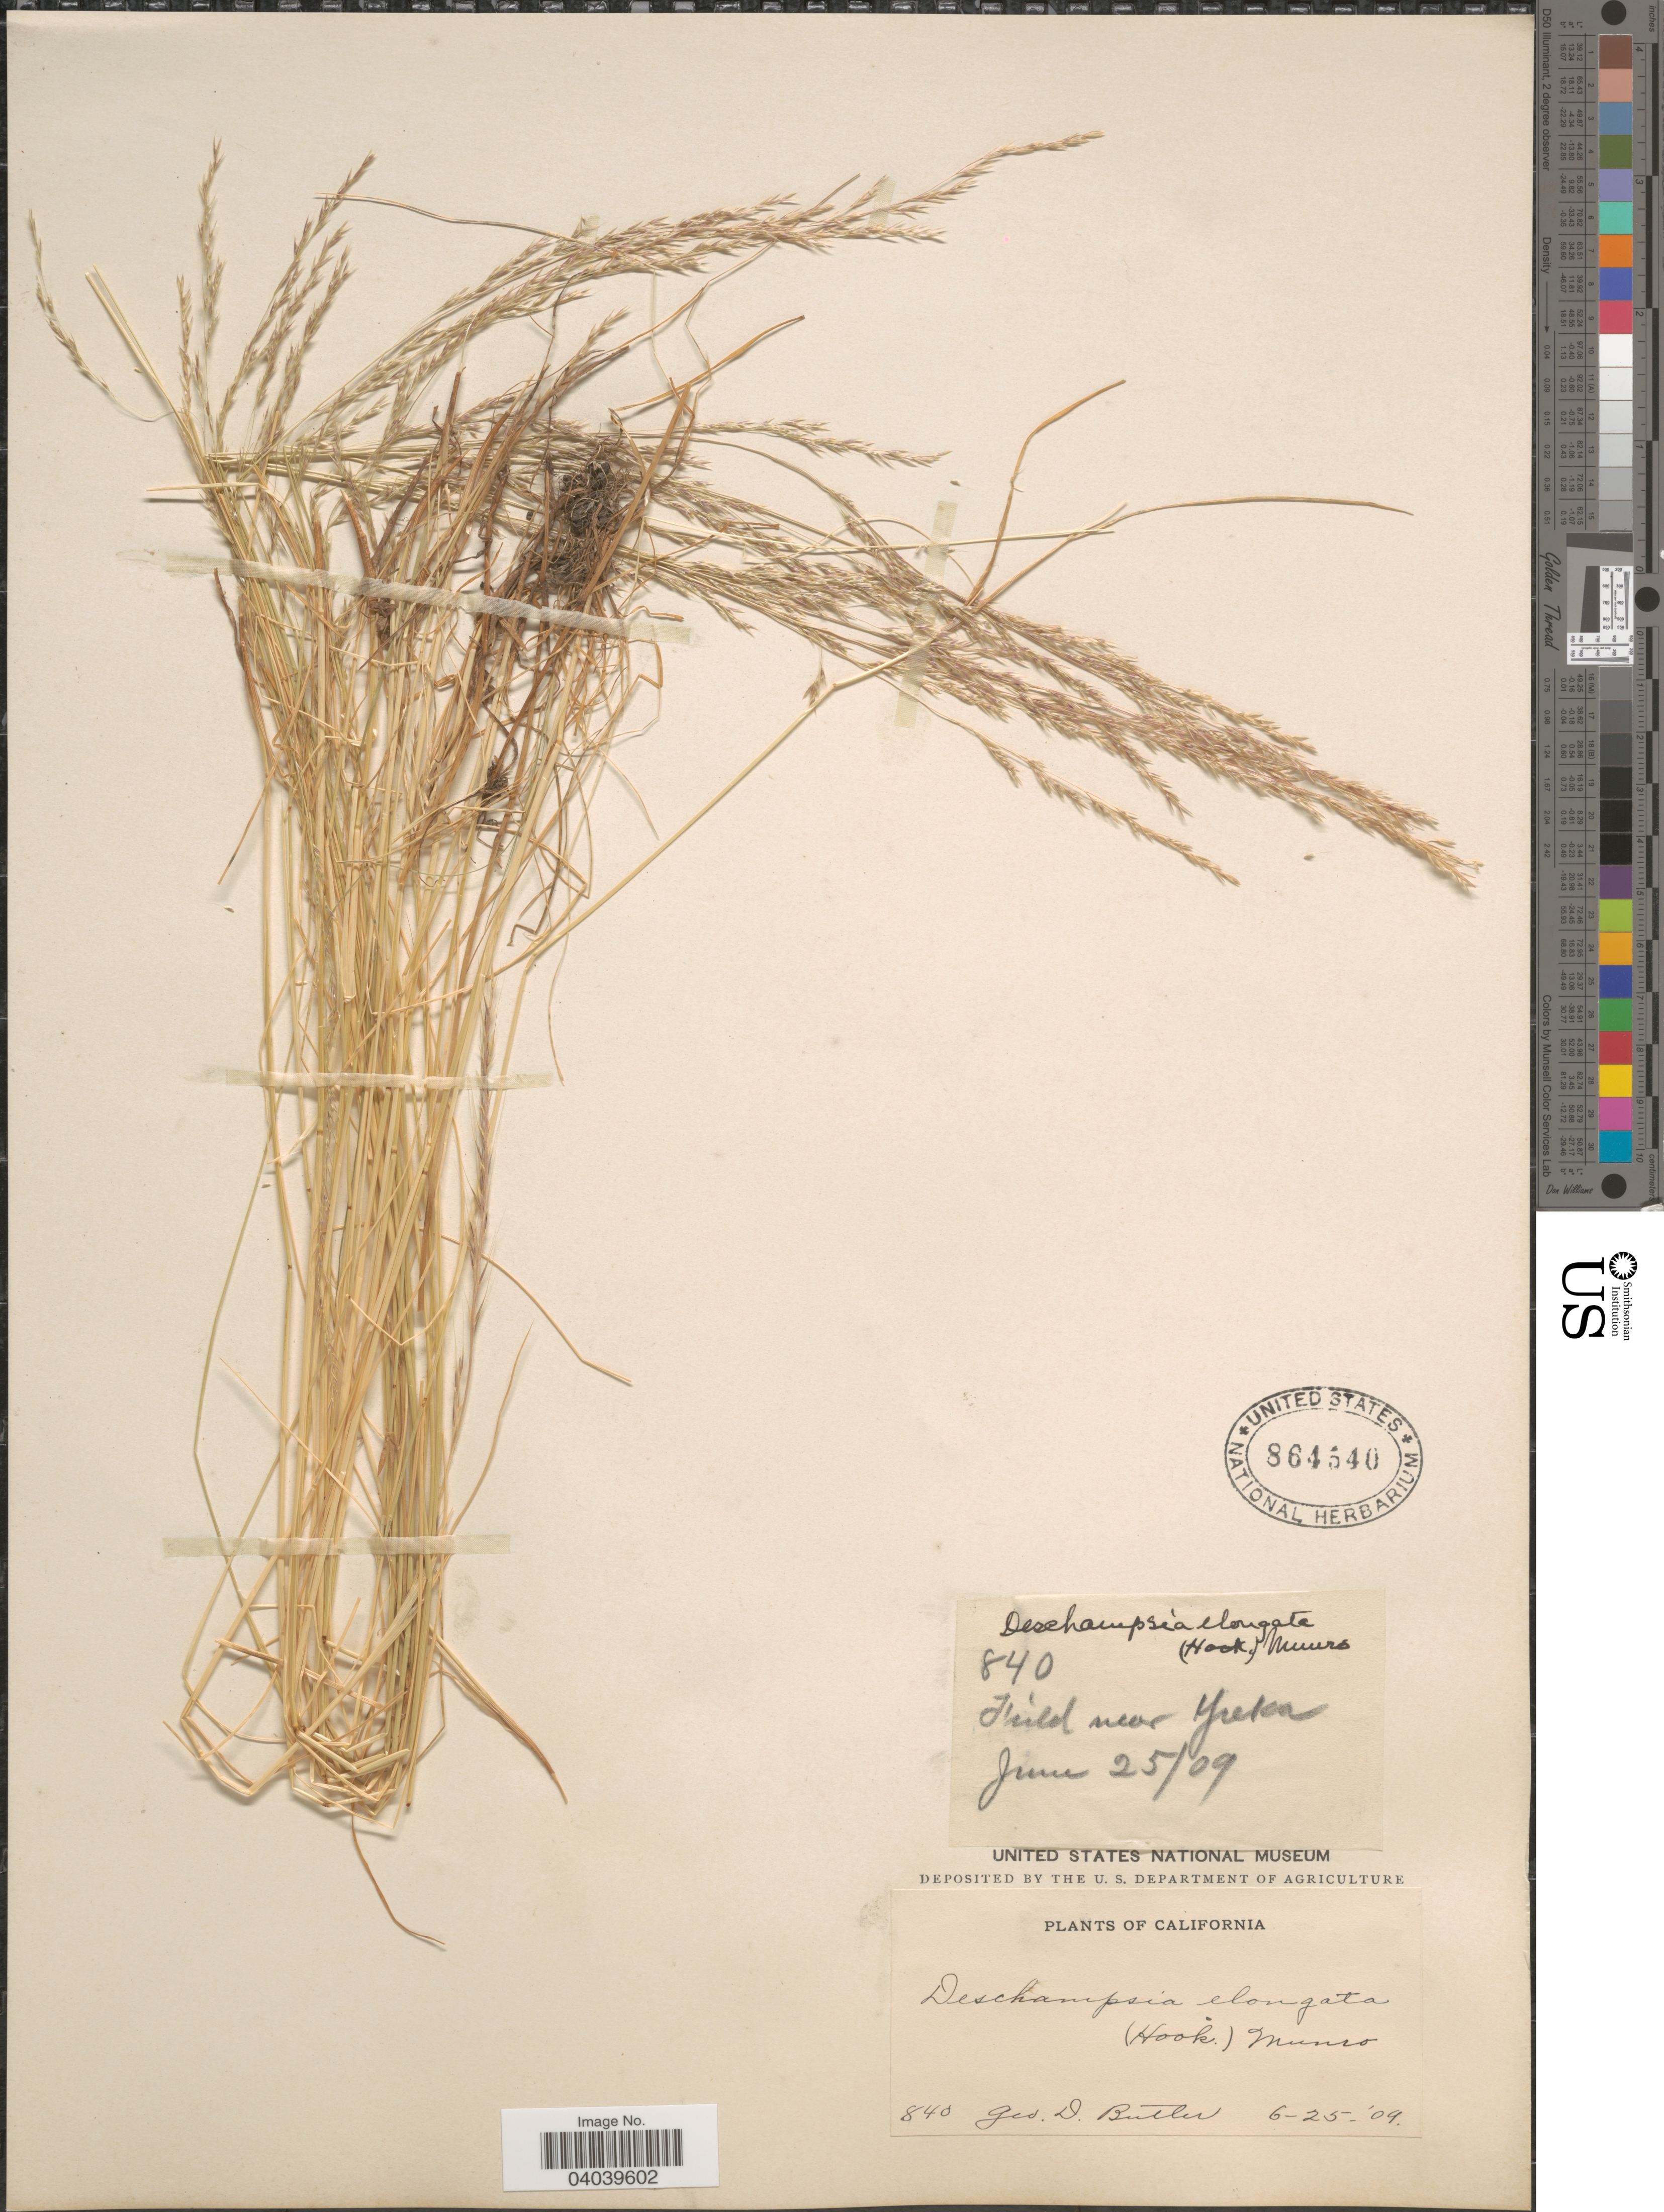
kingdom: Plantae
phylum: Tracheophyta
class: Liliopsida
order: Poales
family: Poaceae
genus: Deschampsia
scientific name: Deschampsia elongata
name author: (Hook.) Munro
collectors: G. D. Butler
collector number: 840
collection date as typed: Transcribed d/m/y: 25/6/9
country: United States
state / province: California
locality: Field near Yuka.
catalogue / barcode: US 864540